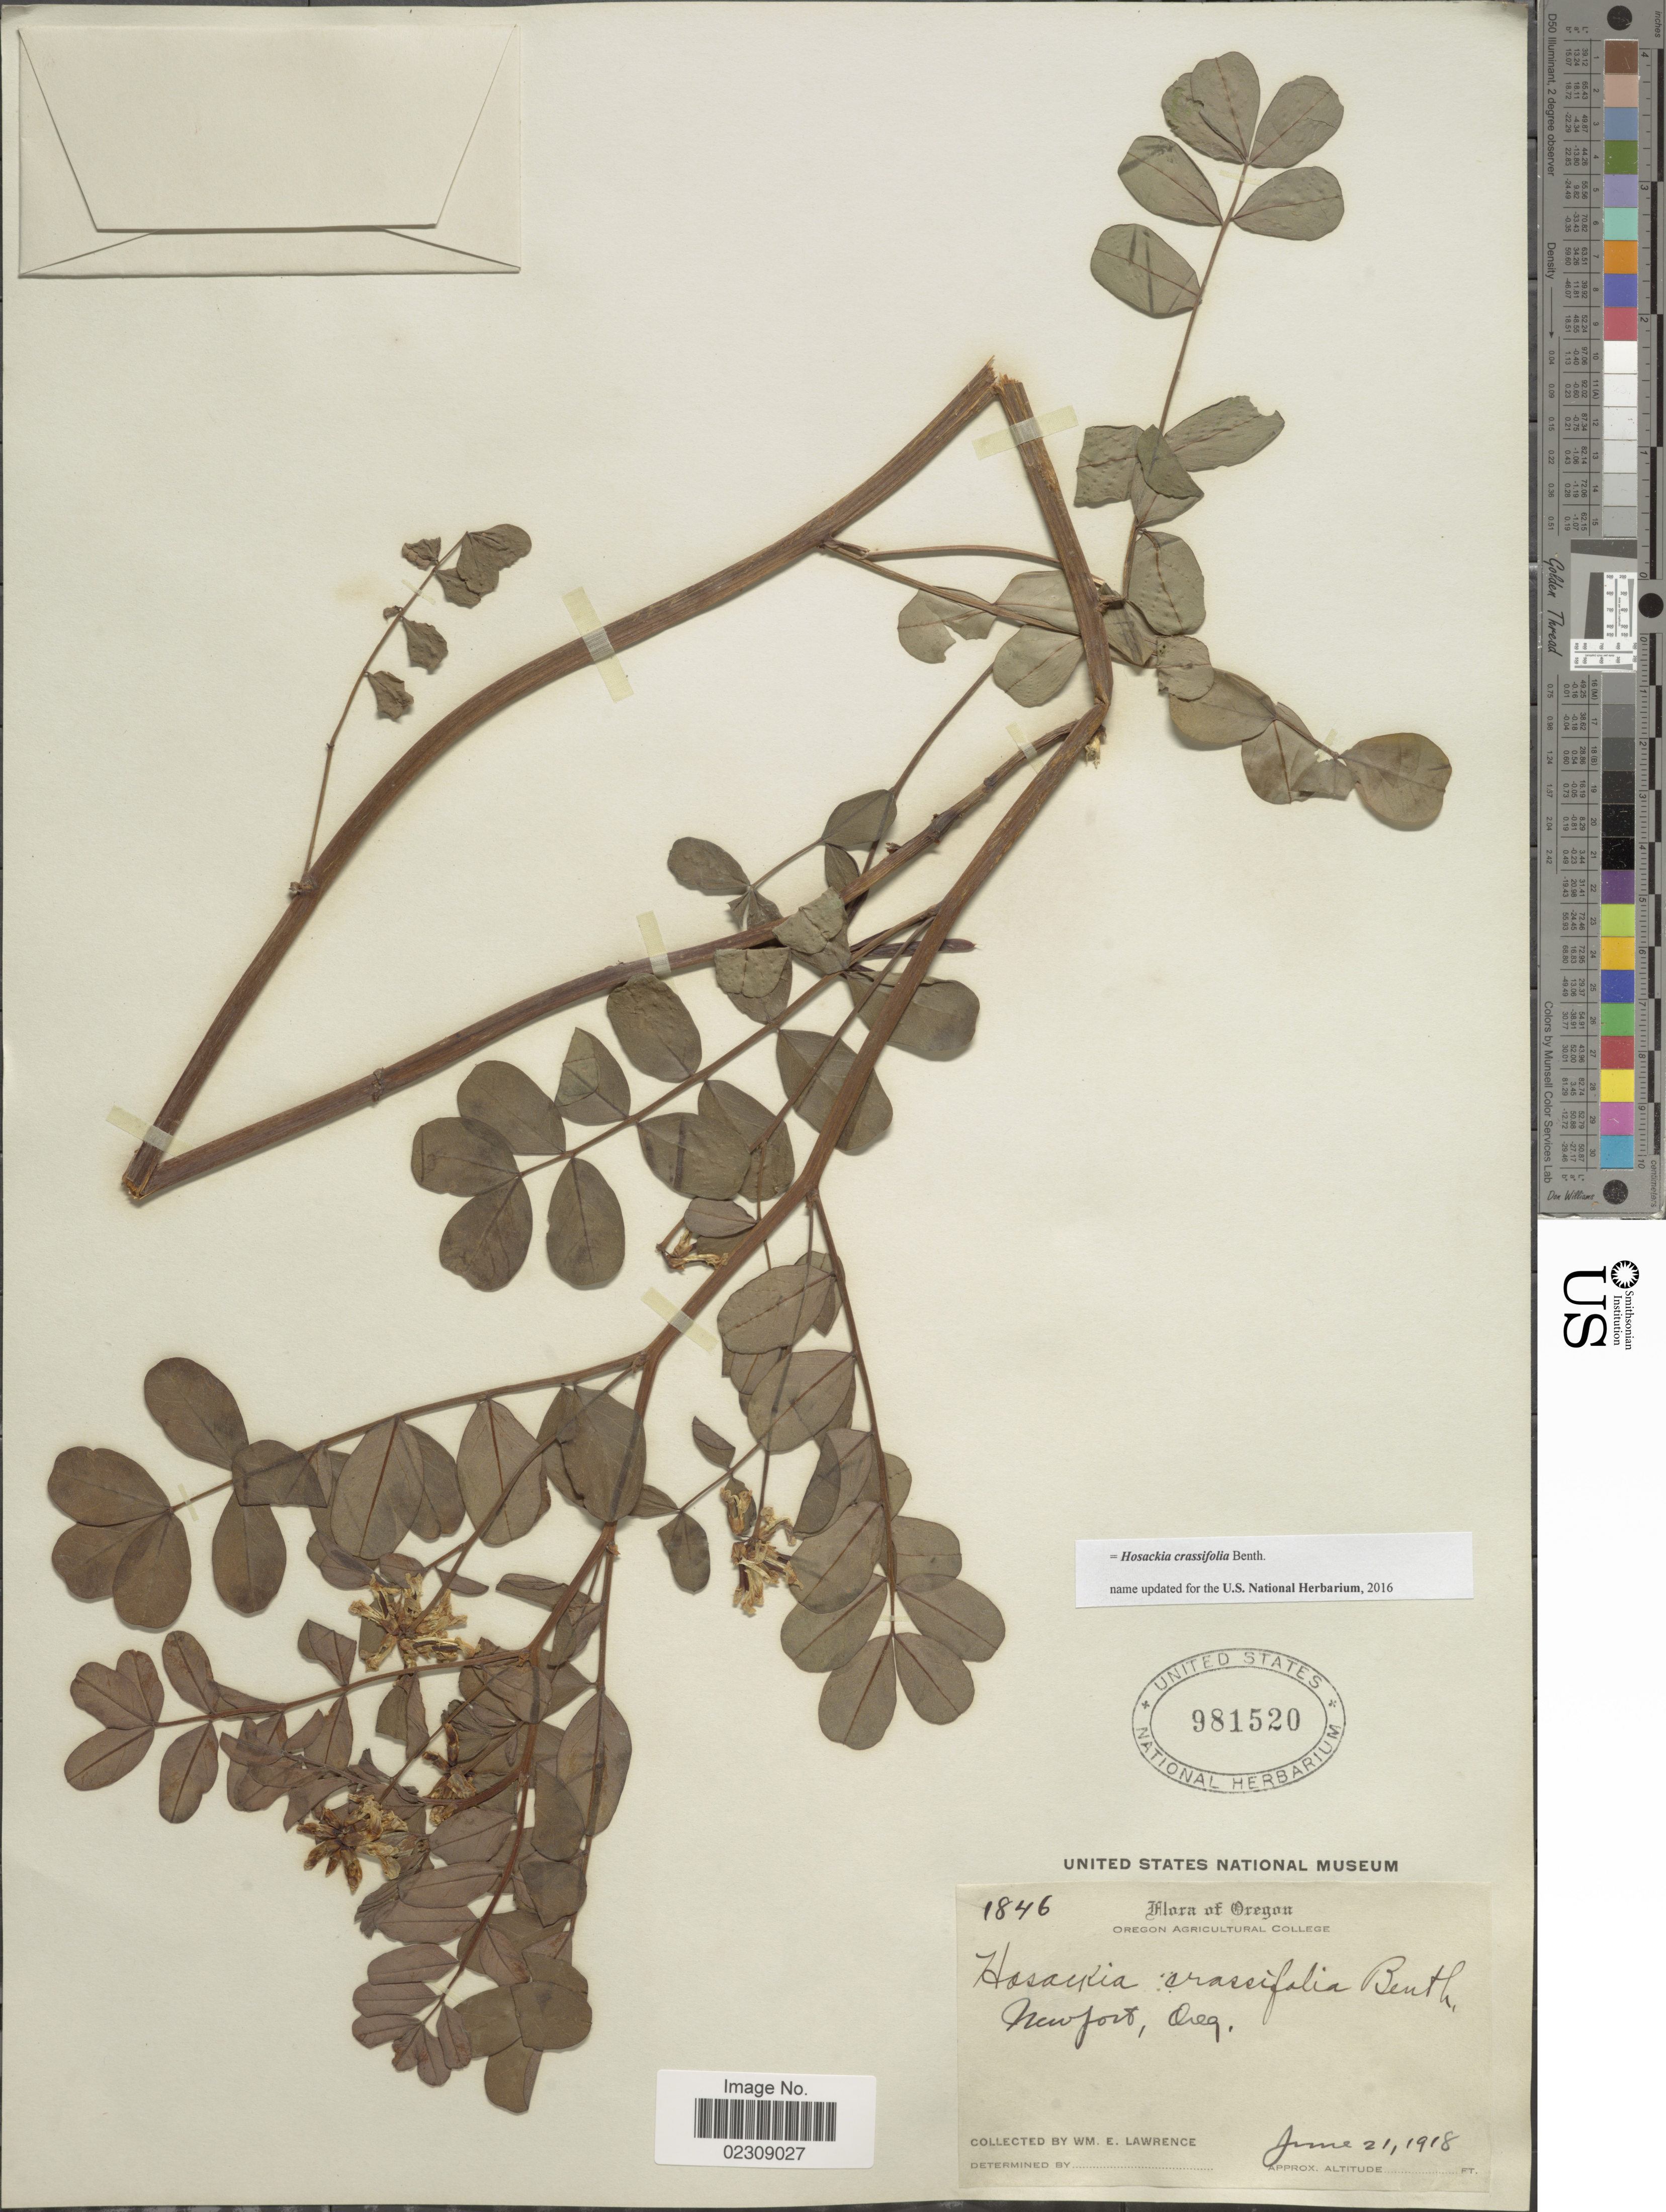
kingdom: Plantae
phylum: Tracheophyta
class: Magnoliopsida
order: Fabales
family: Fabaceae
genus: Hosackia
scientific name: Hosackia crassifolia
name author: Benth.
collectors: W. Lawrence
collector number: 1846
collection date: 1918-06-21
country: United States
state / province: Oregon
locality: Newport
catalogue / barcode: US 981520